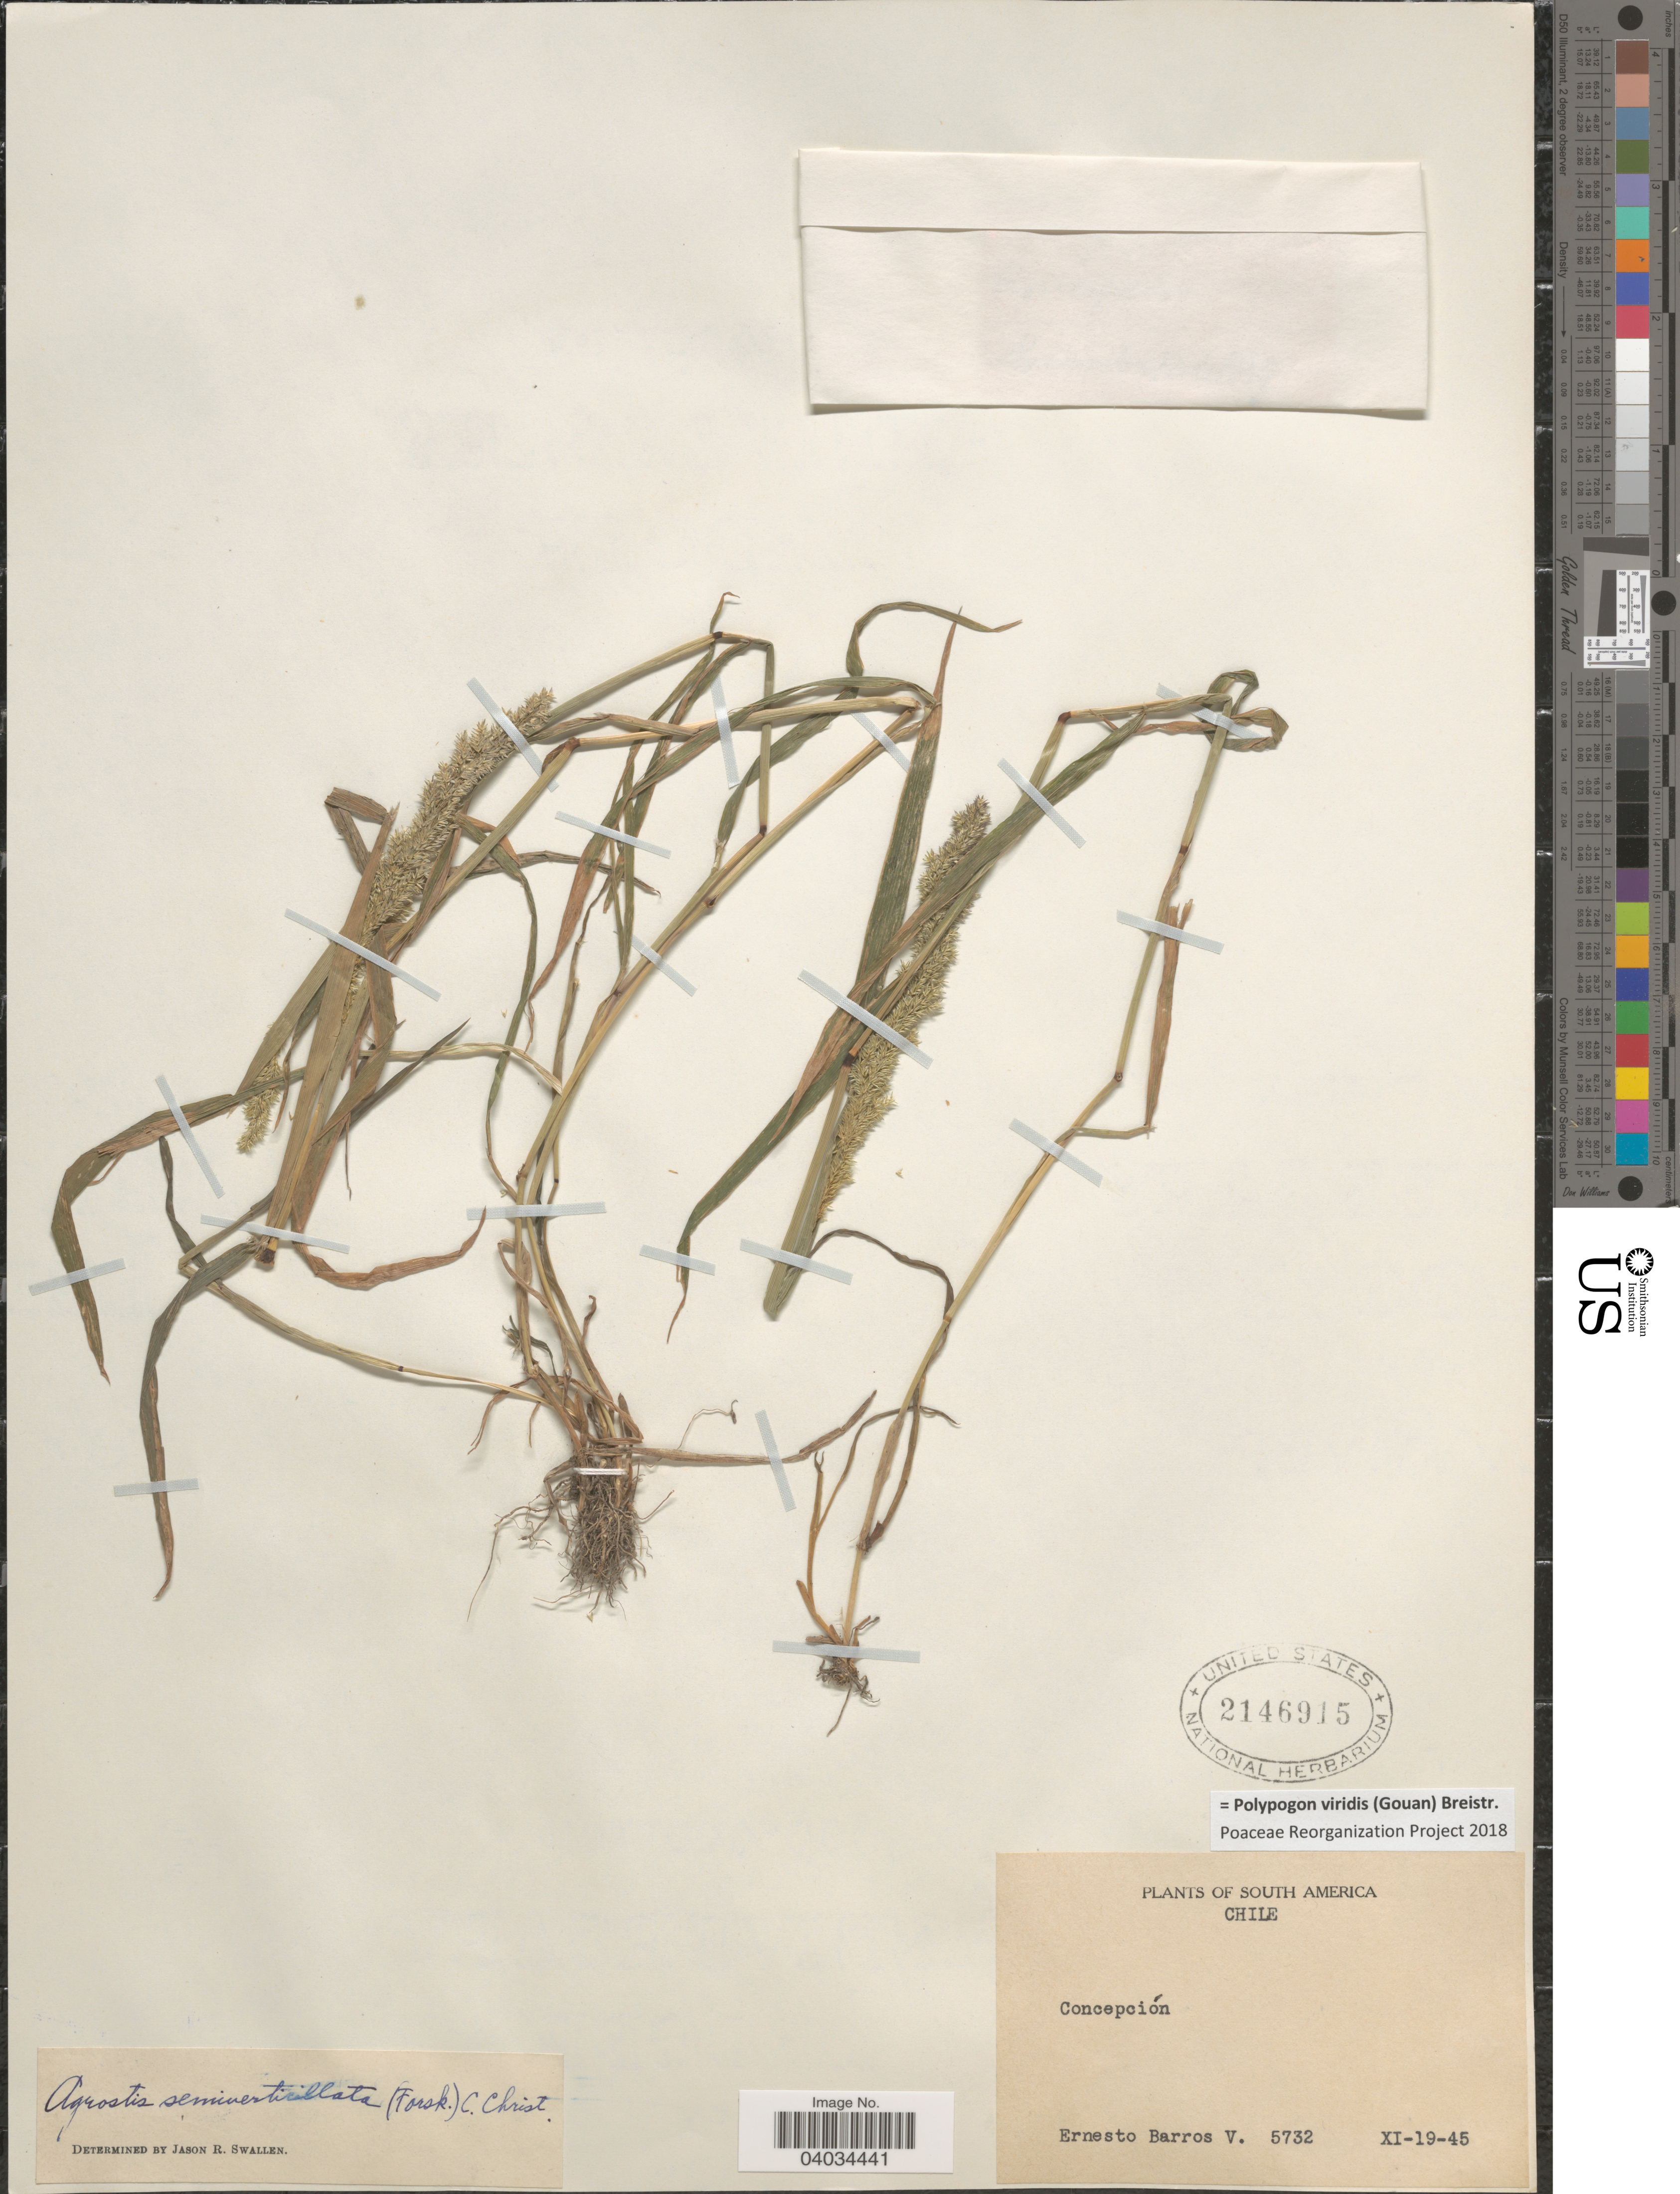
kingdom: Plantae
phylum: Tracheophyta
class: Liliopsida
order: Poales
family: Poaceae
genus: Polypogon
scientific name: Polypogon viridis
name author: (Gouan) Breistroffer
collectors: E. Barros V.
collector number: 5732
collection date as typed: Transcribed d/m/y: 19/11/45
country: Chile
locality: Concepción.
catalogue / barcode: US 2146915